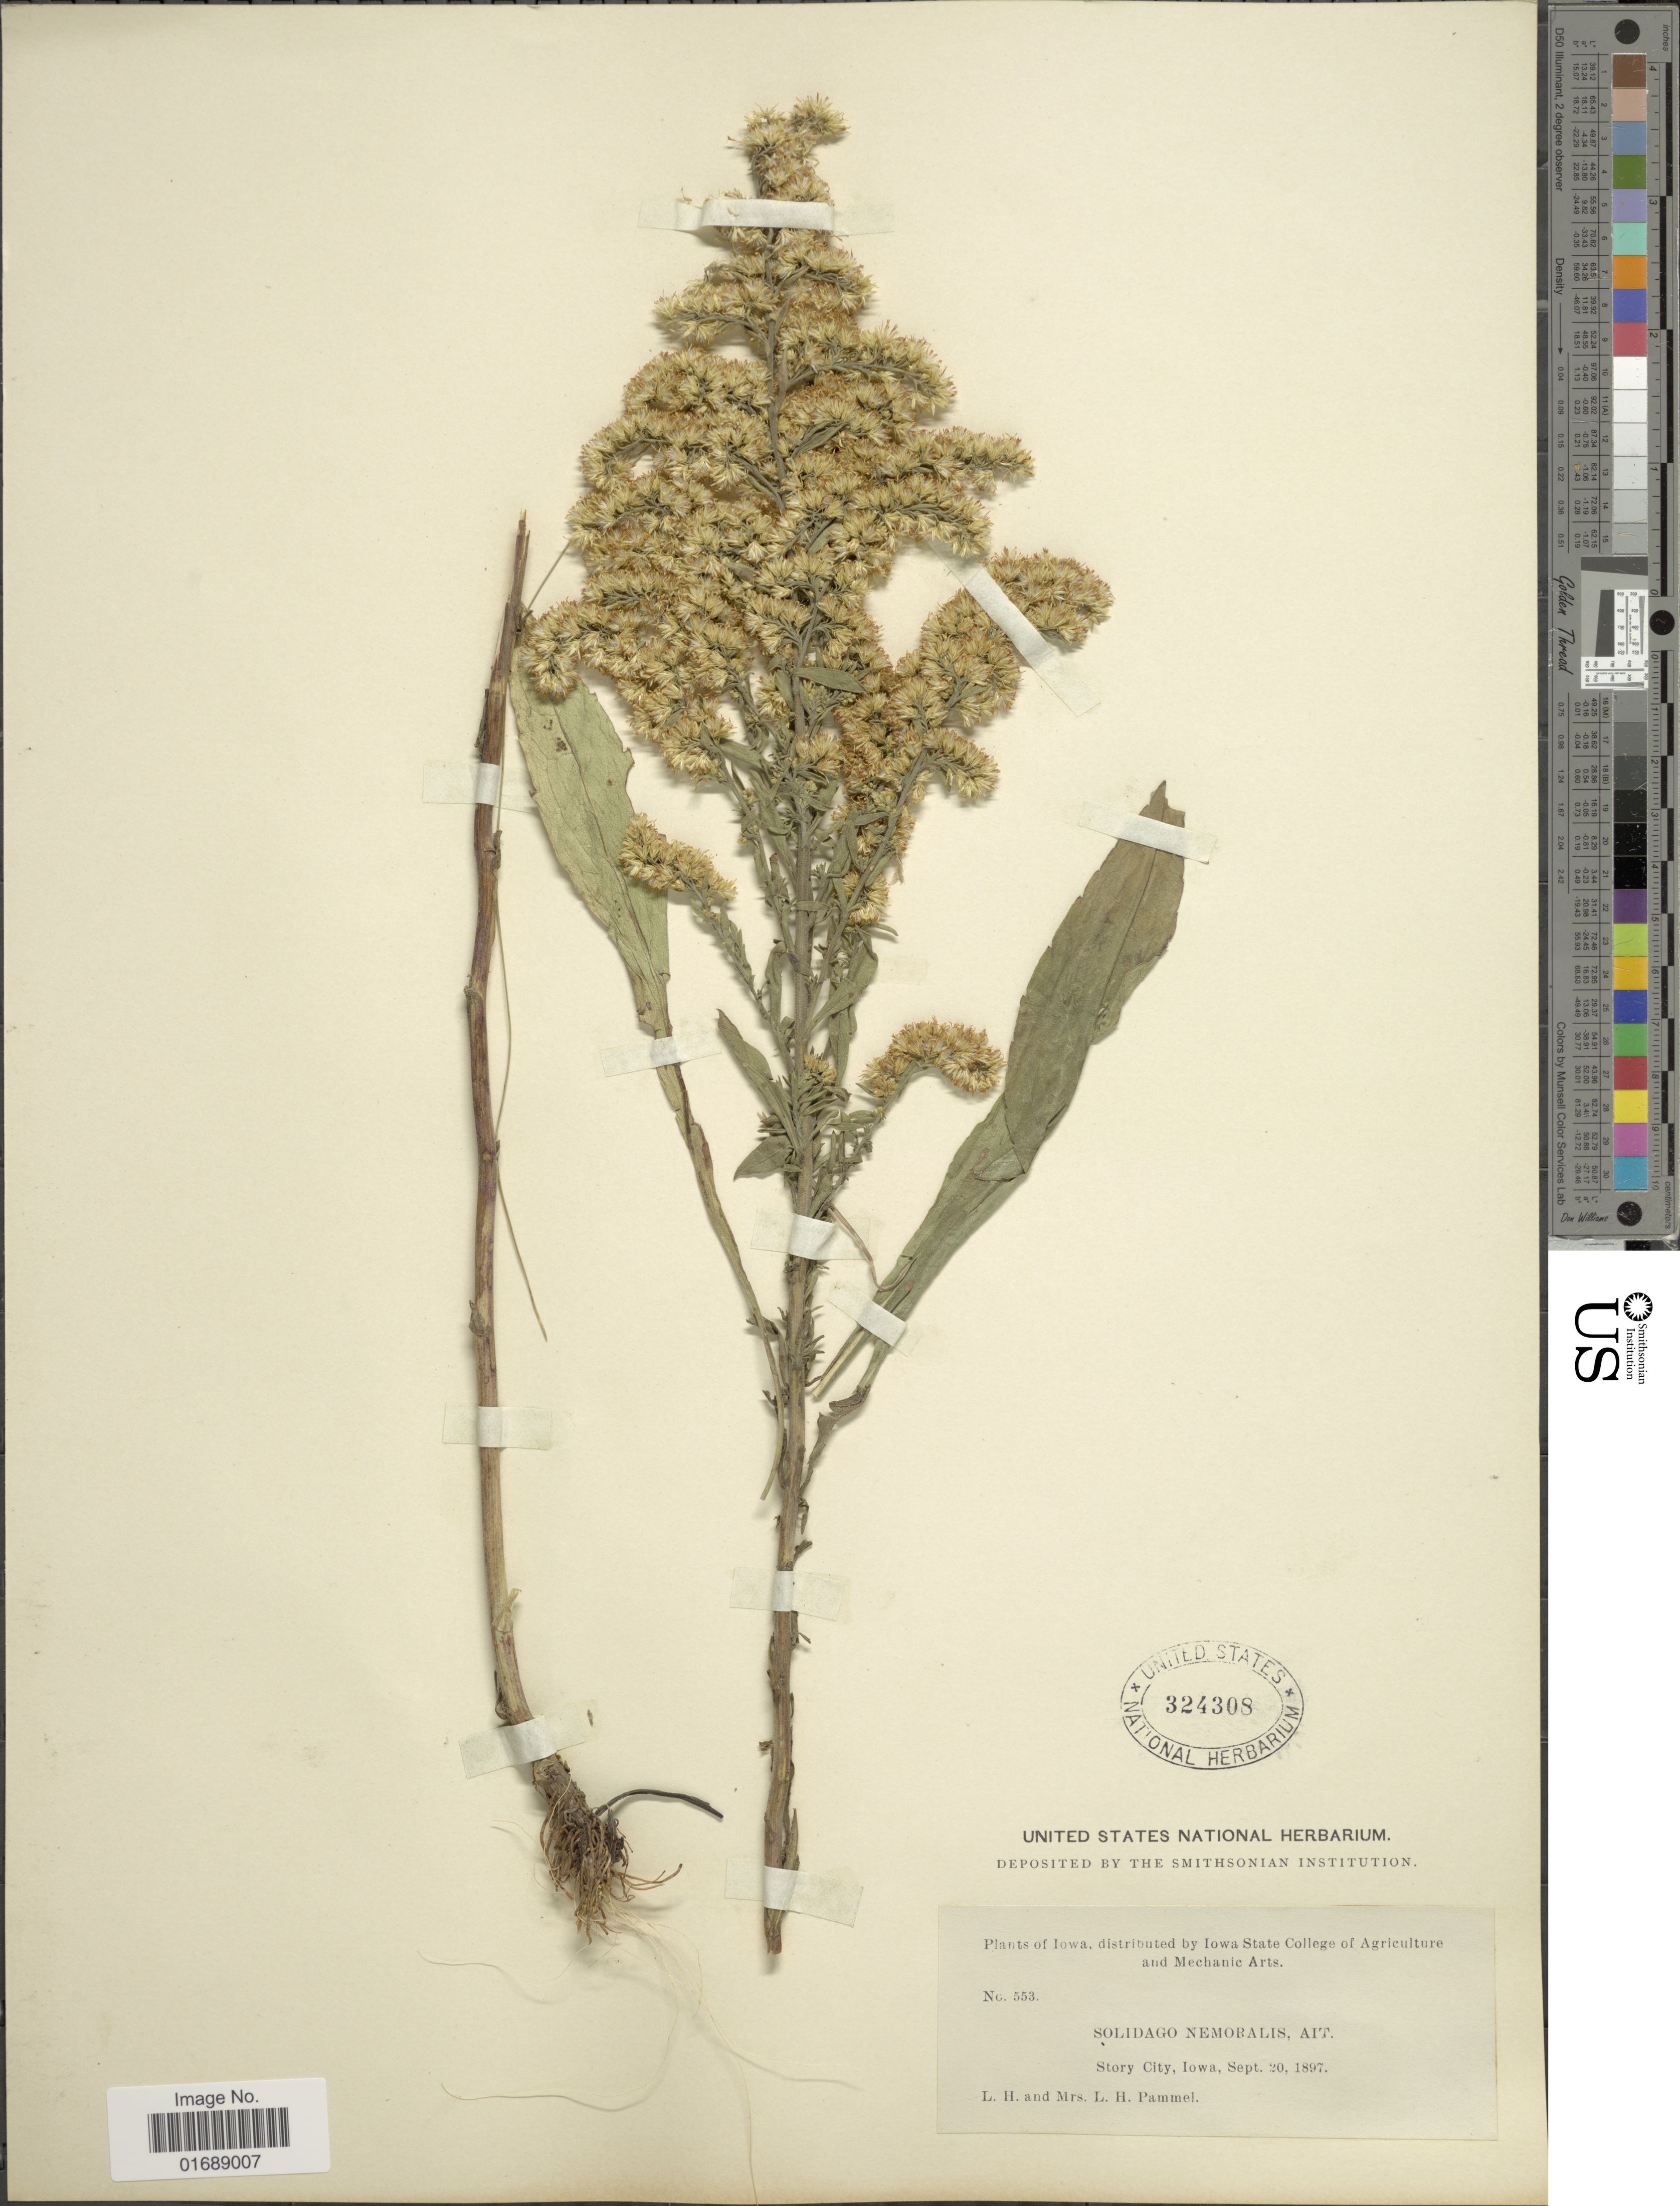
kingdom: Plantae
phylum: Tracheophyta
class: Magnoliopsida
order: Asterales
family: Asteraceae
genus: Solidago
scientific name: Solidago nemoralis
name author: Aiton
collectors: L. Pammel & L. Pammel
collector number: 553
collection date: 1897-09-20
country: United States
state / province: Iowa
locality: Story City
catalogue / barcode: US 324308